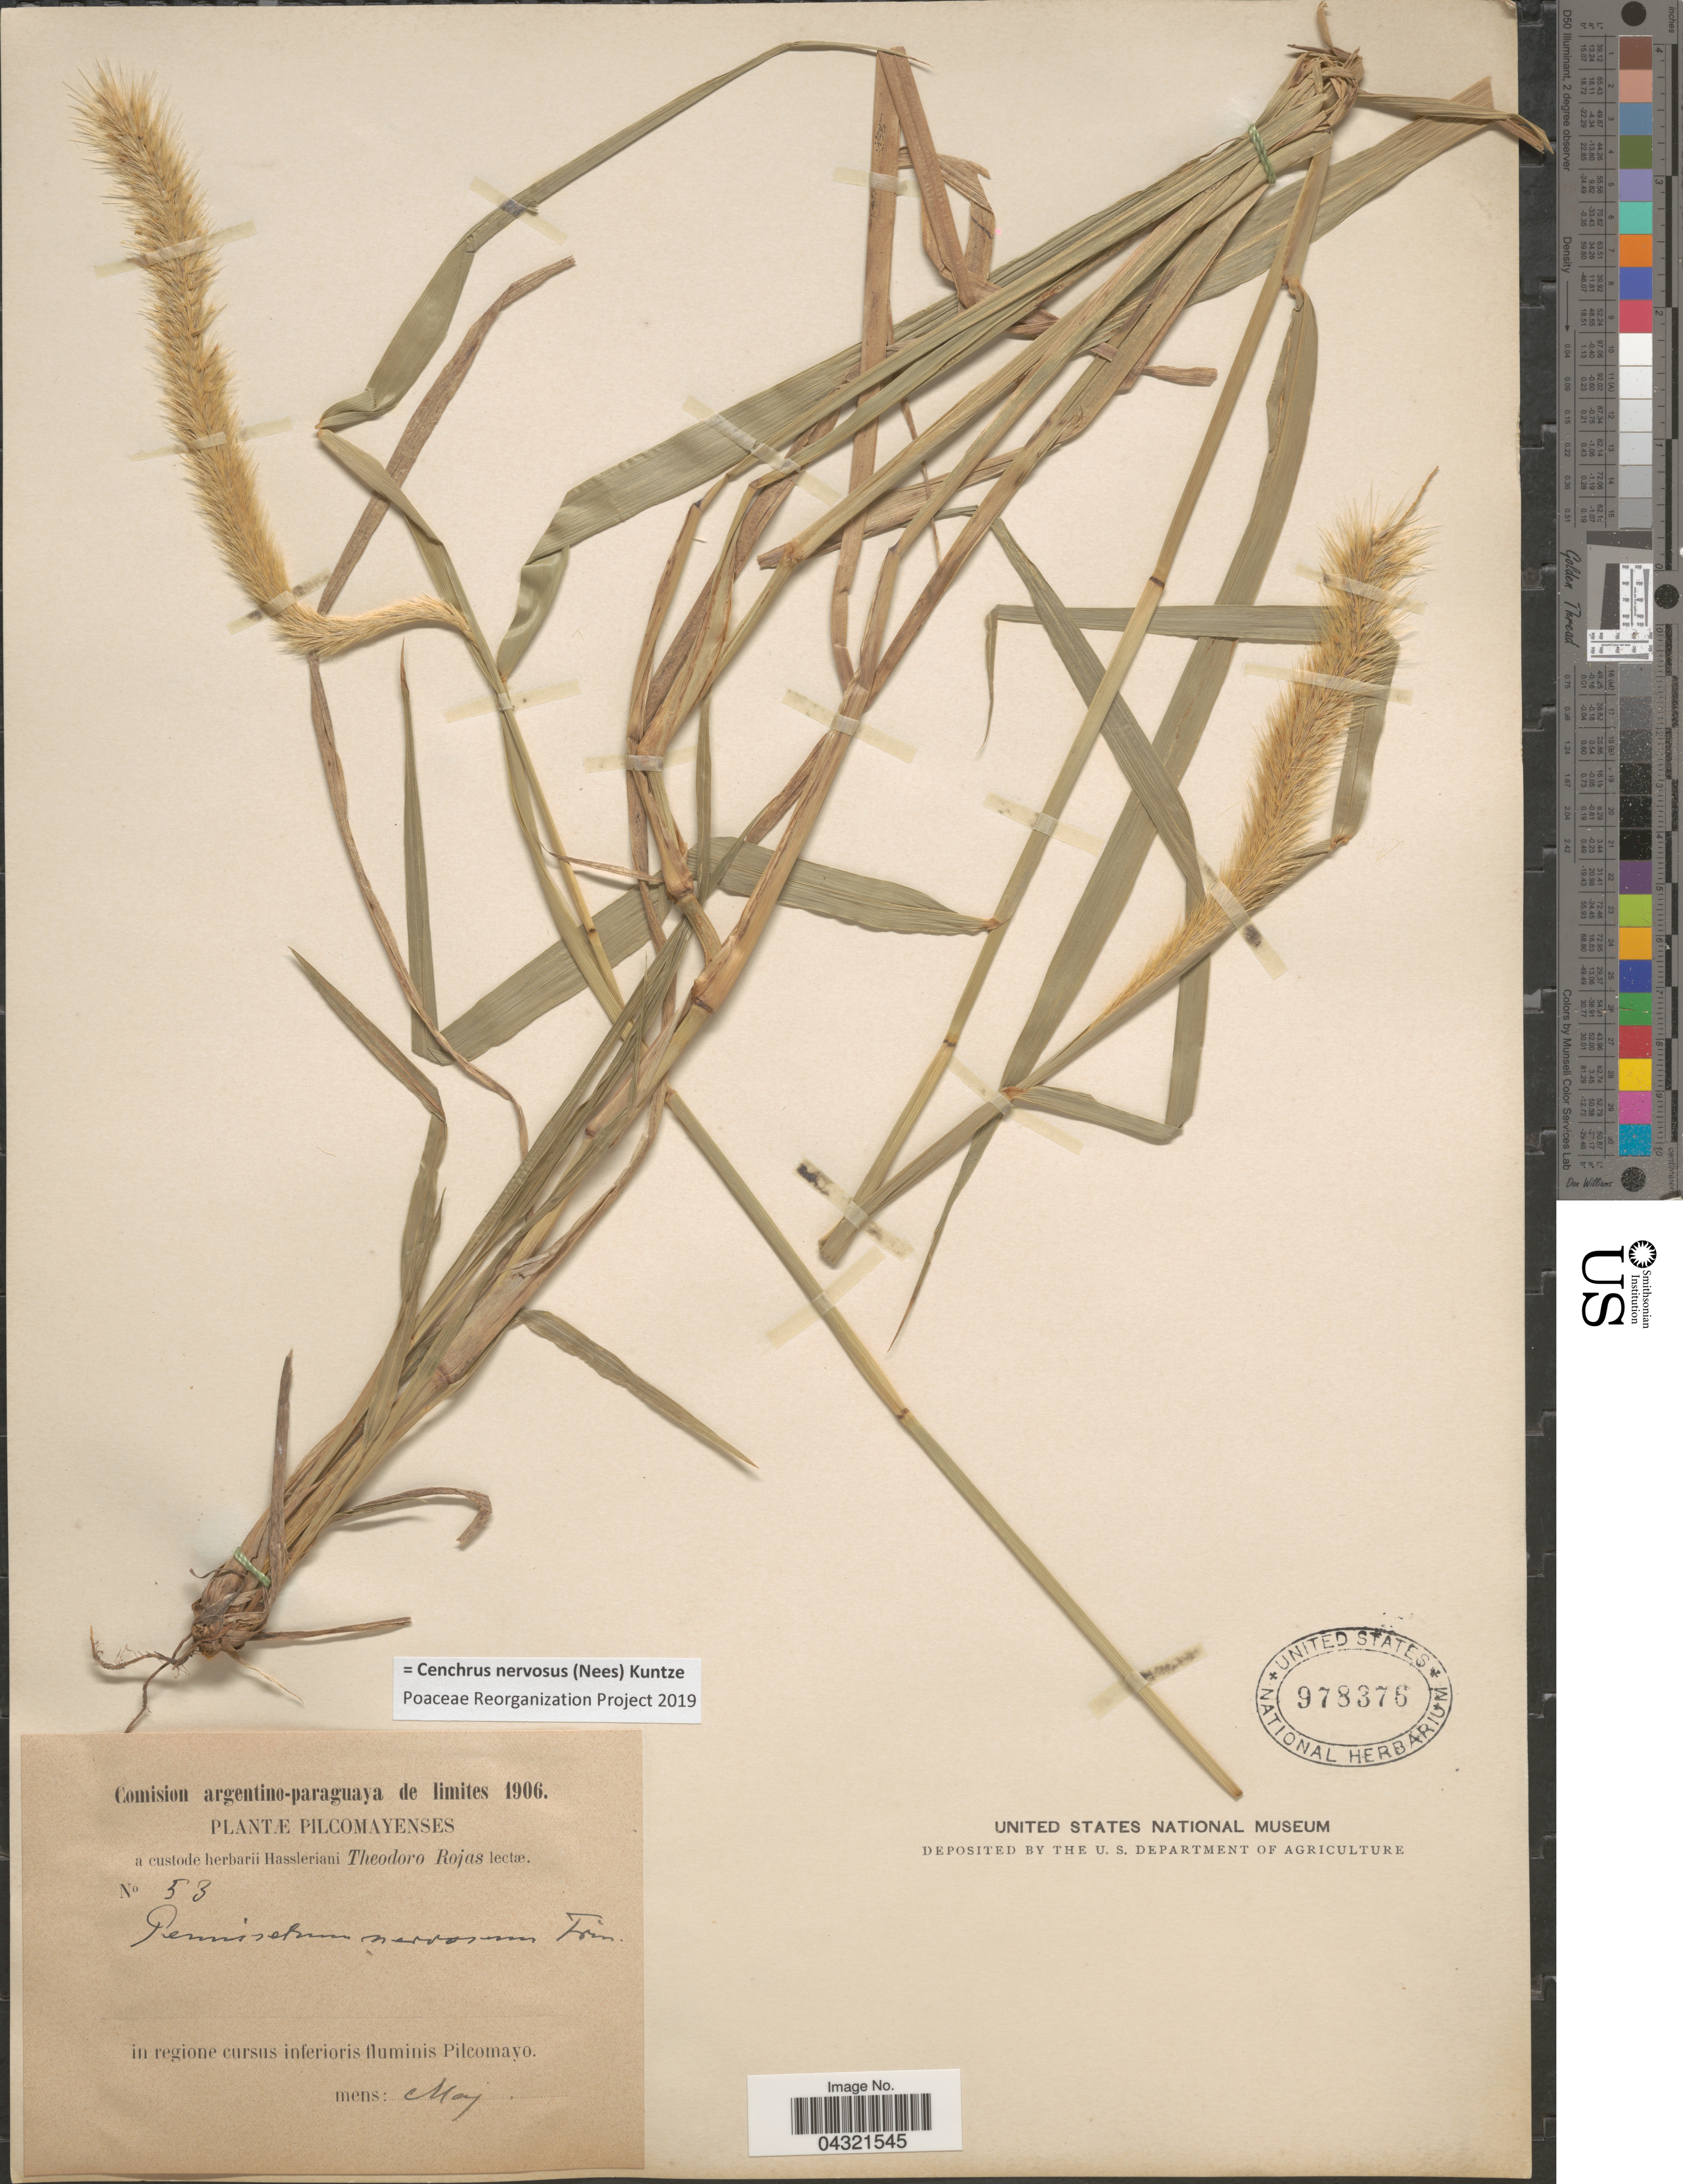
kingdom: Plantae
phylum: Tracheophyta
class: Liliopsida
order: Poales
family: Poaceae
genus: Cenchrus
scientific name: Cenchrus nervosus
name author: (Nees) Kuntze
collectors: T. Rojas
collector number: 53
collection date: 1906-05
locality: Comision argentino-paraguaya de limites 1906. Pilcomayenses. In regione cursus inferioris fluminis Pilcomayo.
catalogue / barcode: US 978376